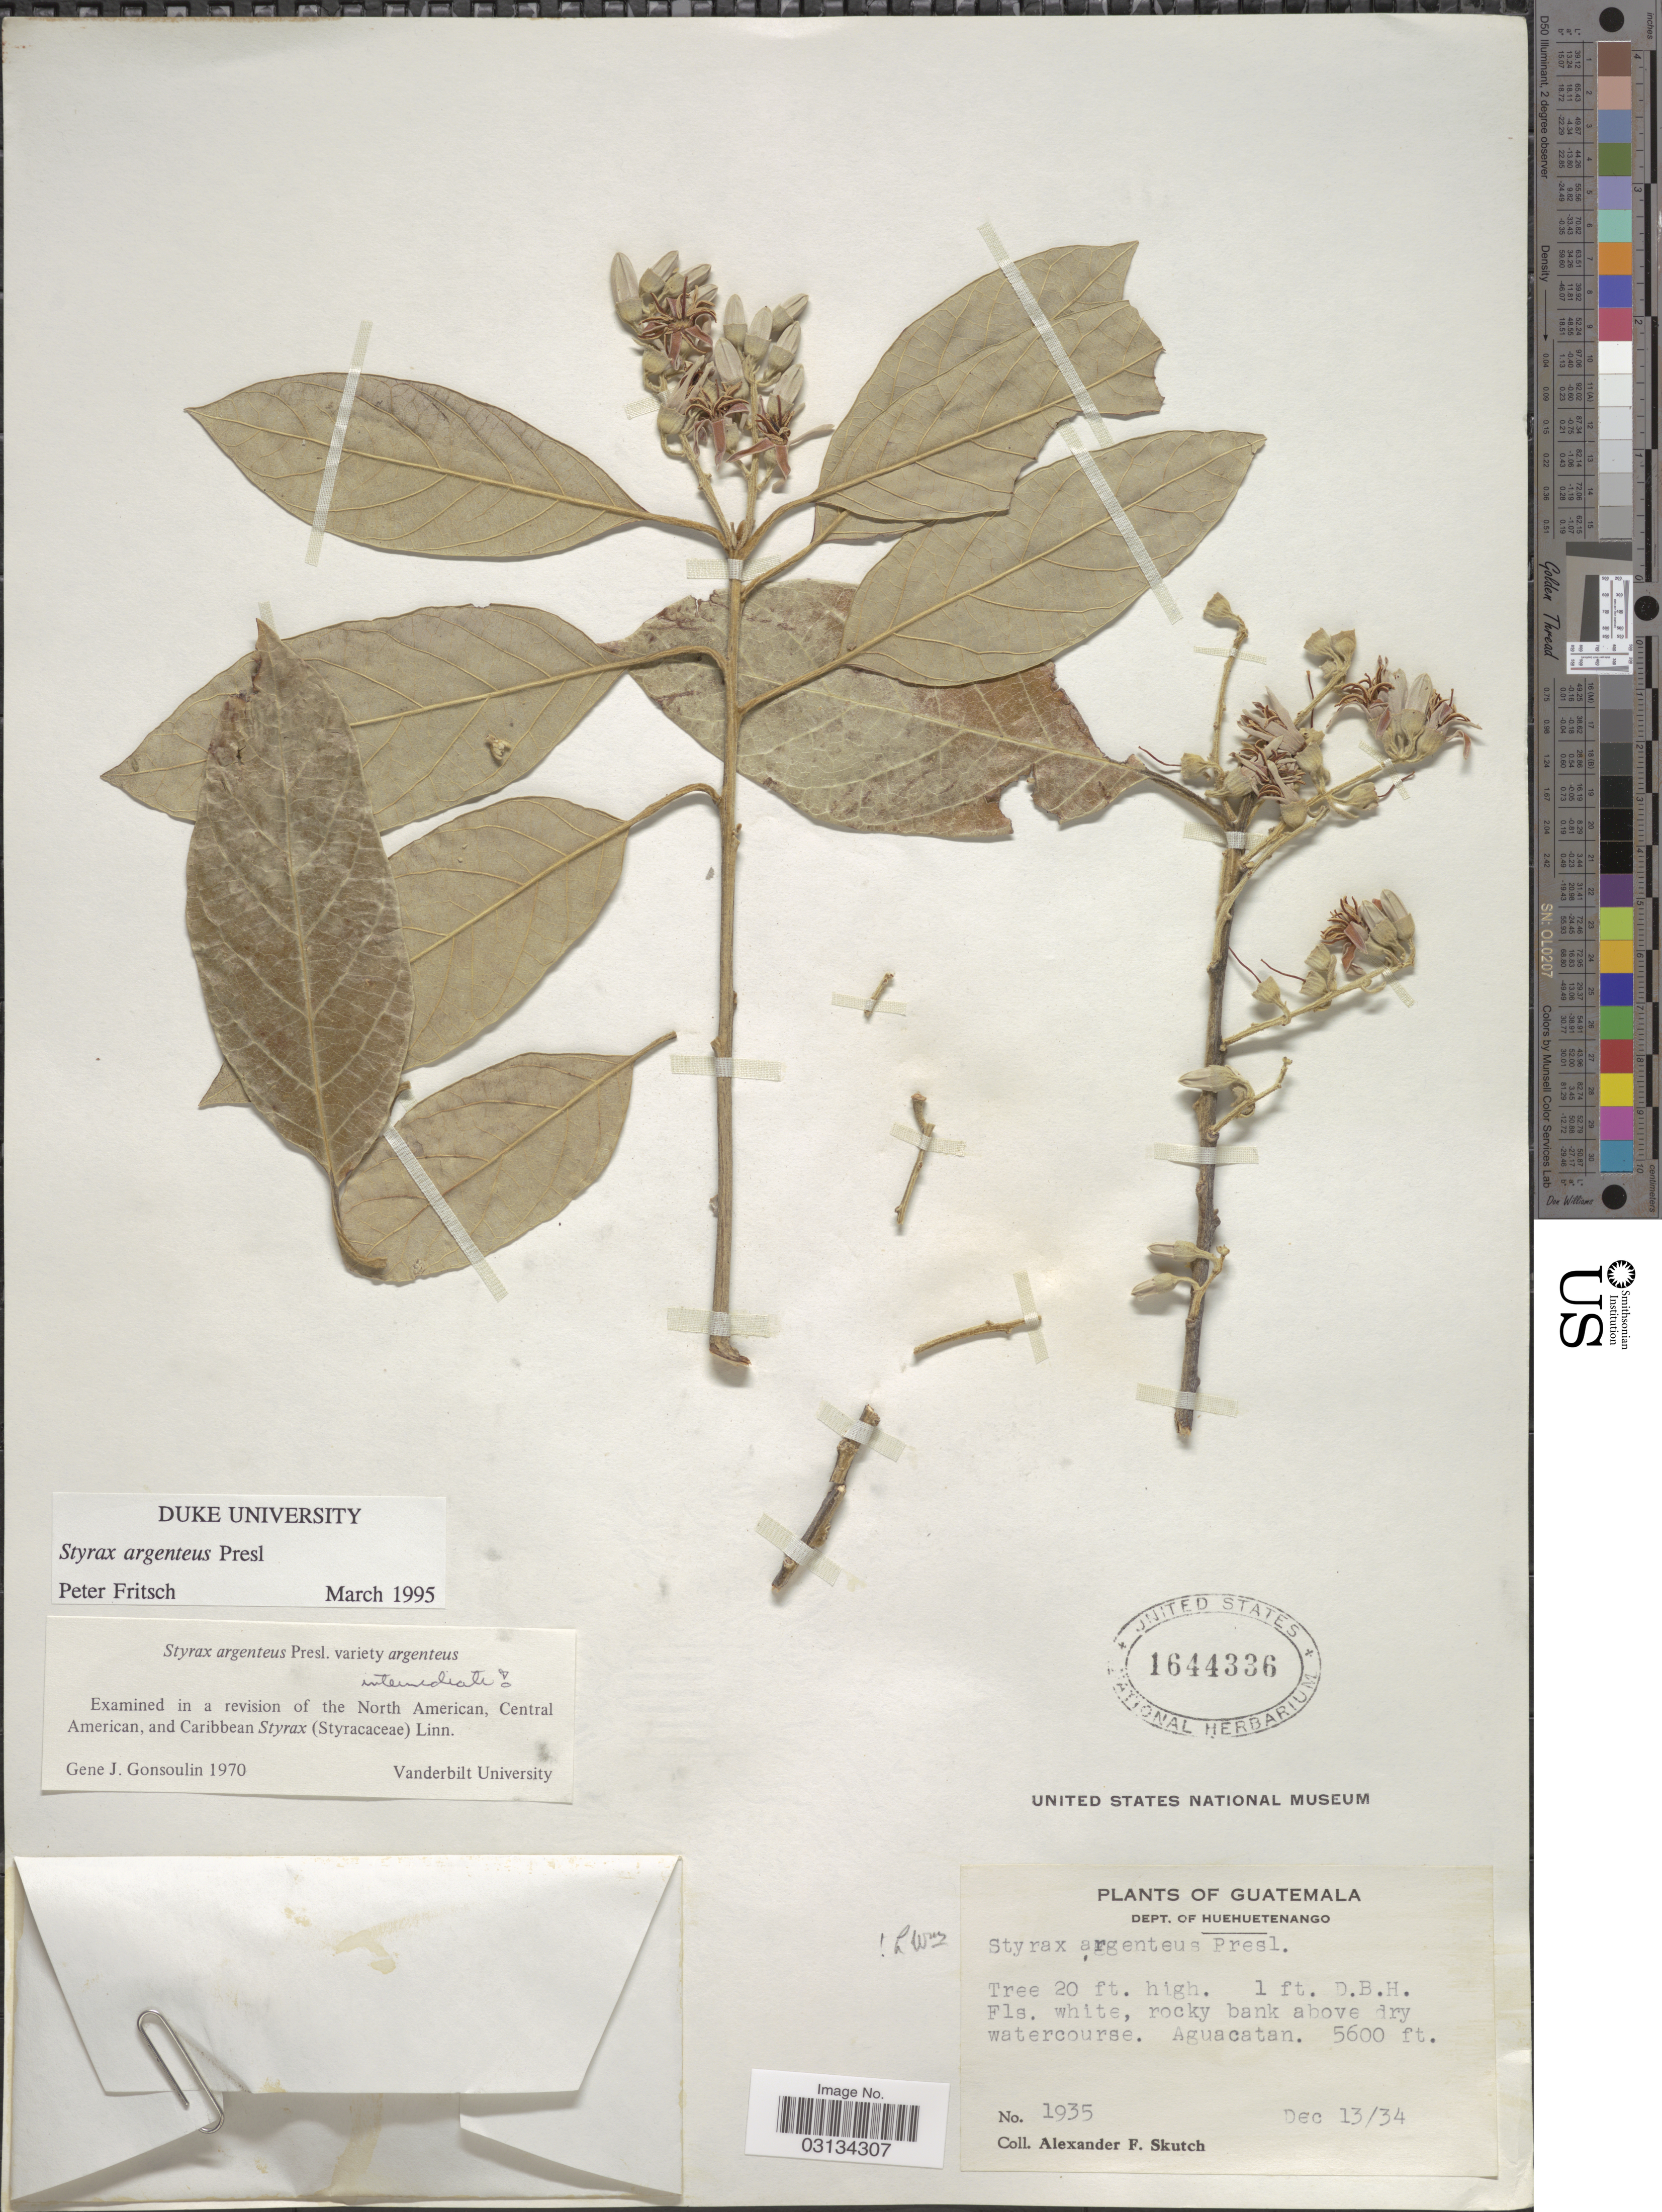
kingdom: Plantae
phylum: Tracheophyta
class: Magnoliopsida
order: Ericales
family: Styracaceae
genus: Styrax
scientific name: Styrax argenteus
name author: C. Presl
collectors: A. F. Skutch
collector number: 1935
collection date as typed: Transcribed d/m/y: 13/12/34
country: Guatemala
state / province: Huehuetenango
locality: Dept. of Huehuetenango. Aguacatan.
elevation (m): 1707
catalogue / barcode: US 1644336